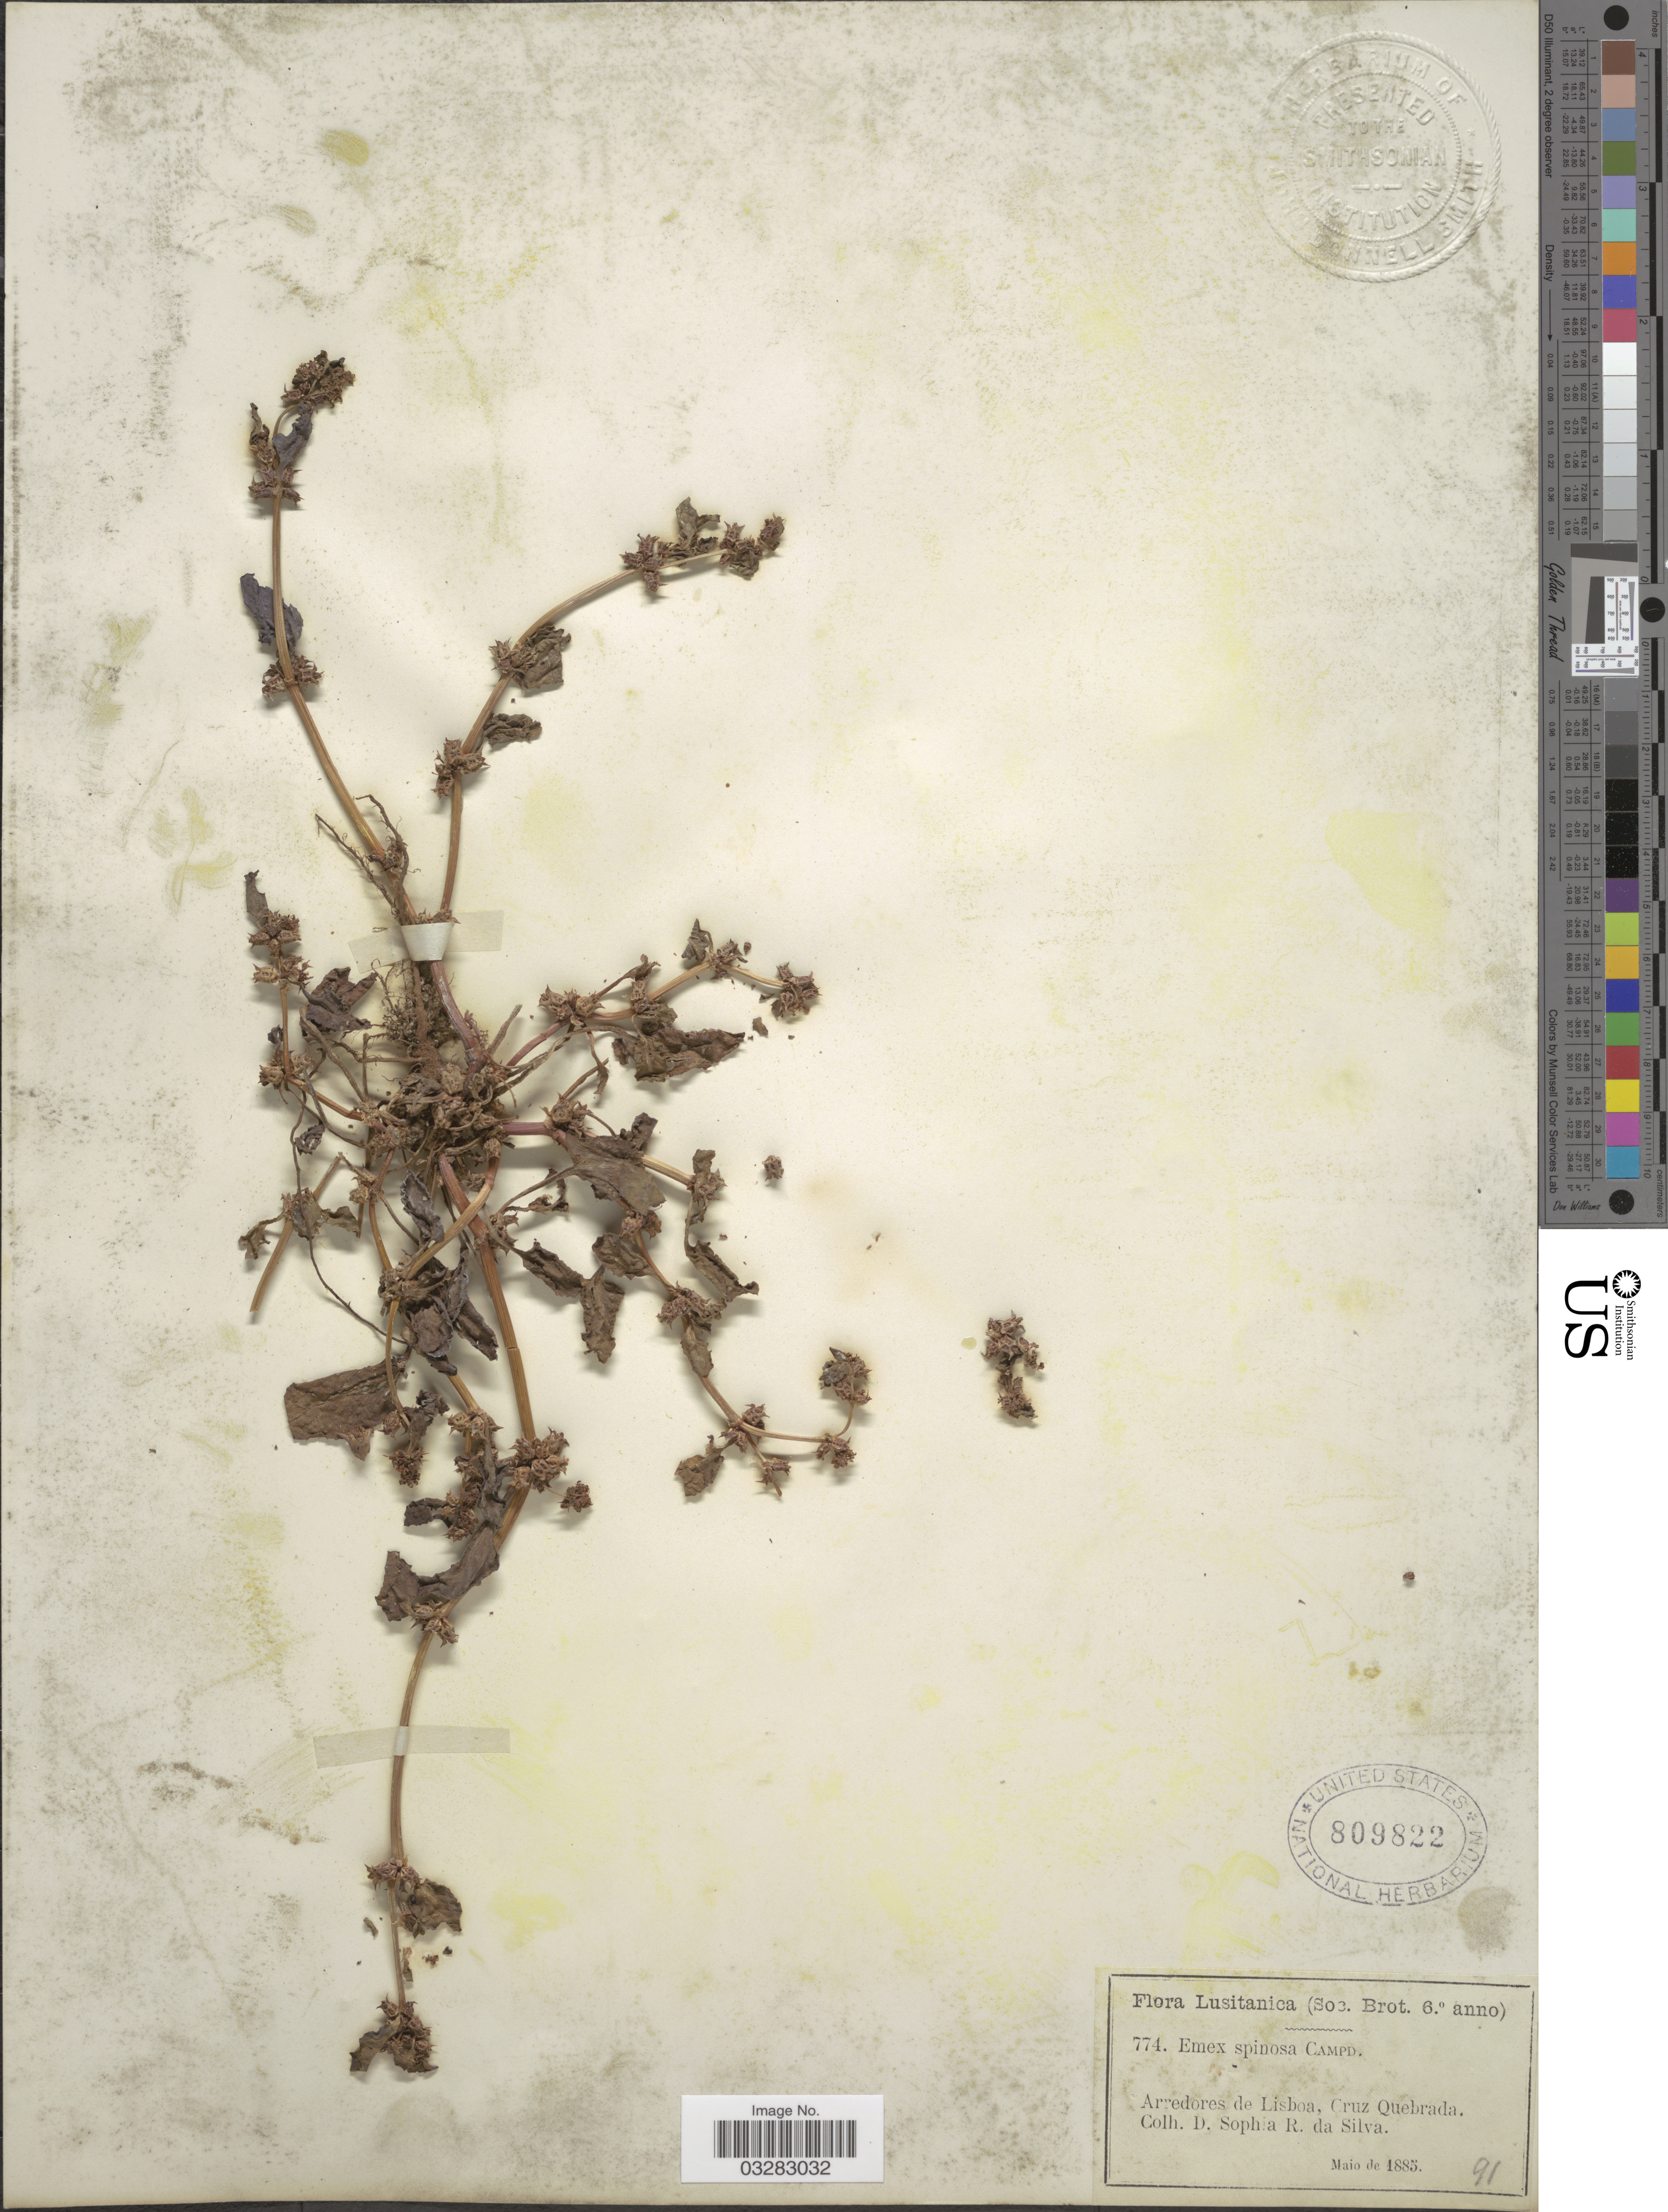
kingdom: Plantae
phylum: Tracheophyta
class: Magnoliopsida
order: Caryophyllales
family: Polygonaceae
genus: Rumex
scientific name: Rumex spinosus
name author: L.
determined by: Strong, Mark T., (BOT), Smithsonian Institution - National Museum of Natural History (UNITED STATES)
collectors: D. da Silva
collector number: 774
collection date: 1885-05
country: Portugal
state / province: Lisboa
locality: Lusitanica. Arredores de Lisboa, Cruz Quebrada.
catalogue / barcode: US 809822